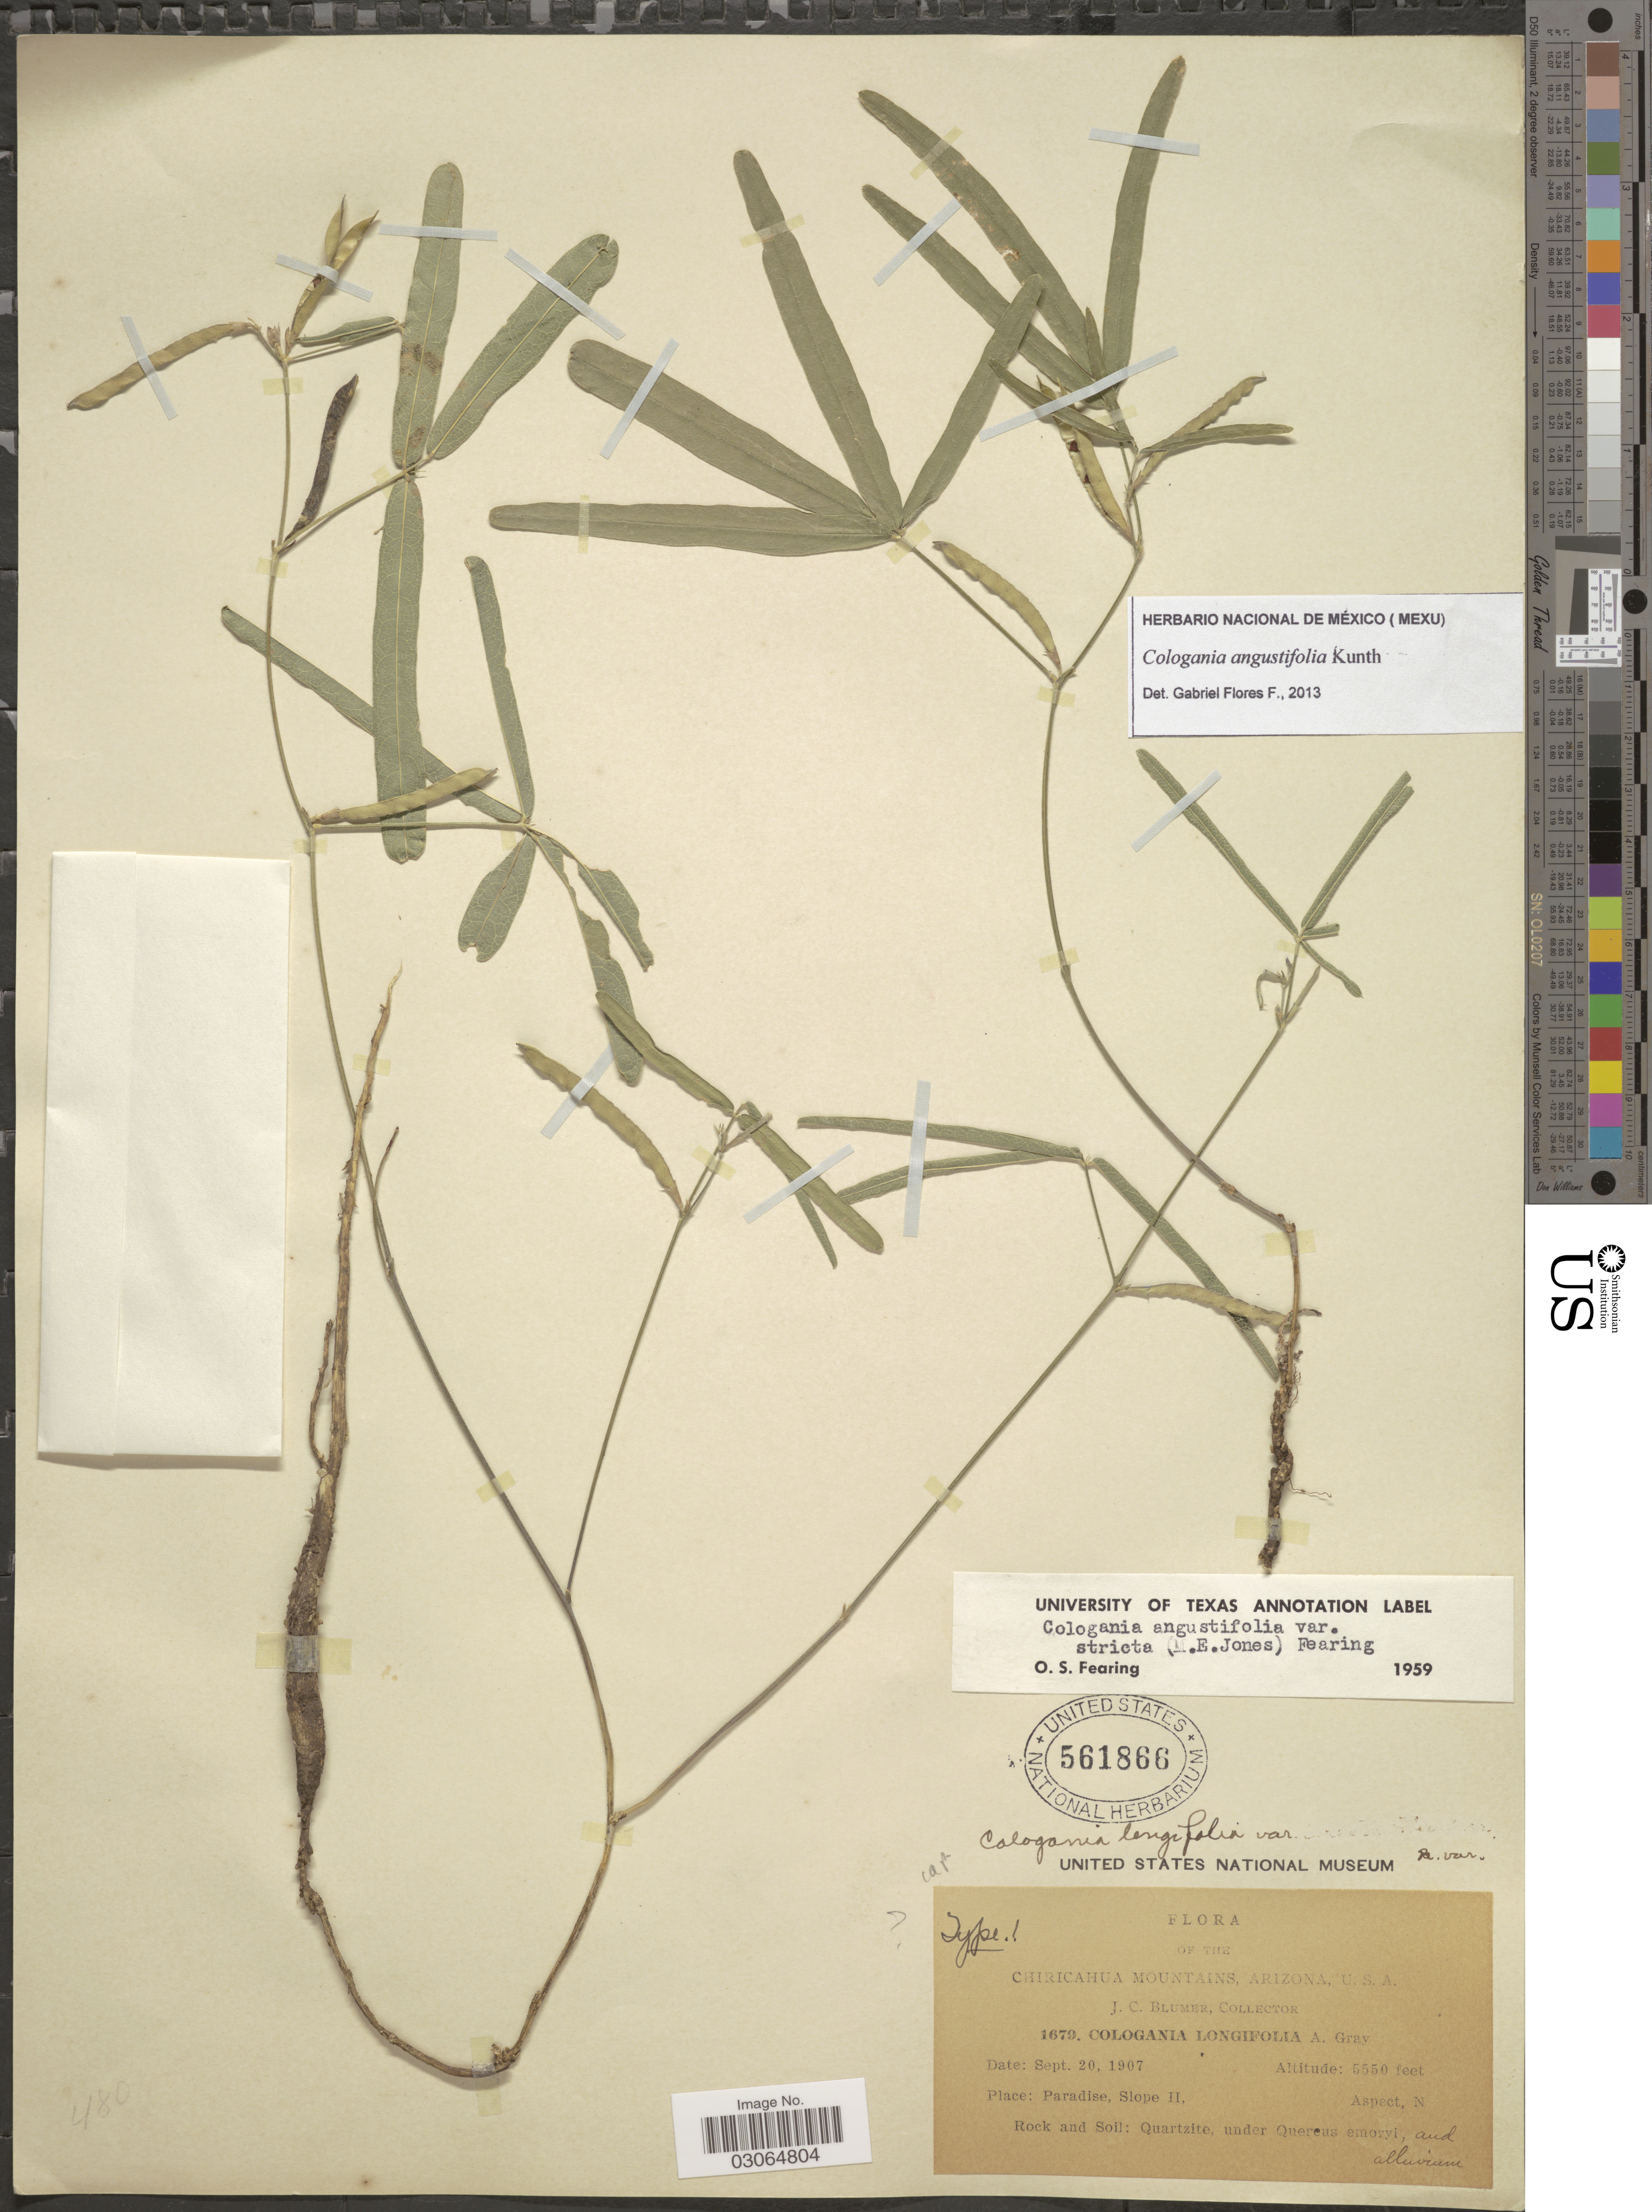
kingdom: Plantae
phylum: Tracheophyta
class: Magnoliopsida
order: Fabales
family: Fabaceae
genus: Cologania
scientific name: Cologania angustifolia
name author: Kunth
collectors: J. C. Blumer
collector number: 1679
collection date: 1907-09-20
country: United States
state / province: Arizona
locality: Chiricahua mountains. Paradise, Slope II, Aspect, N.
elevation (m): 1692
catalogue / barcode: US 561866